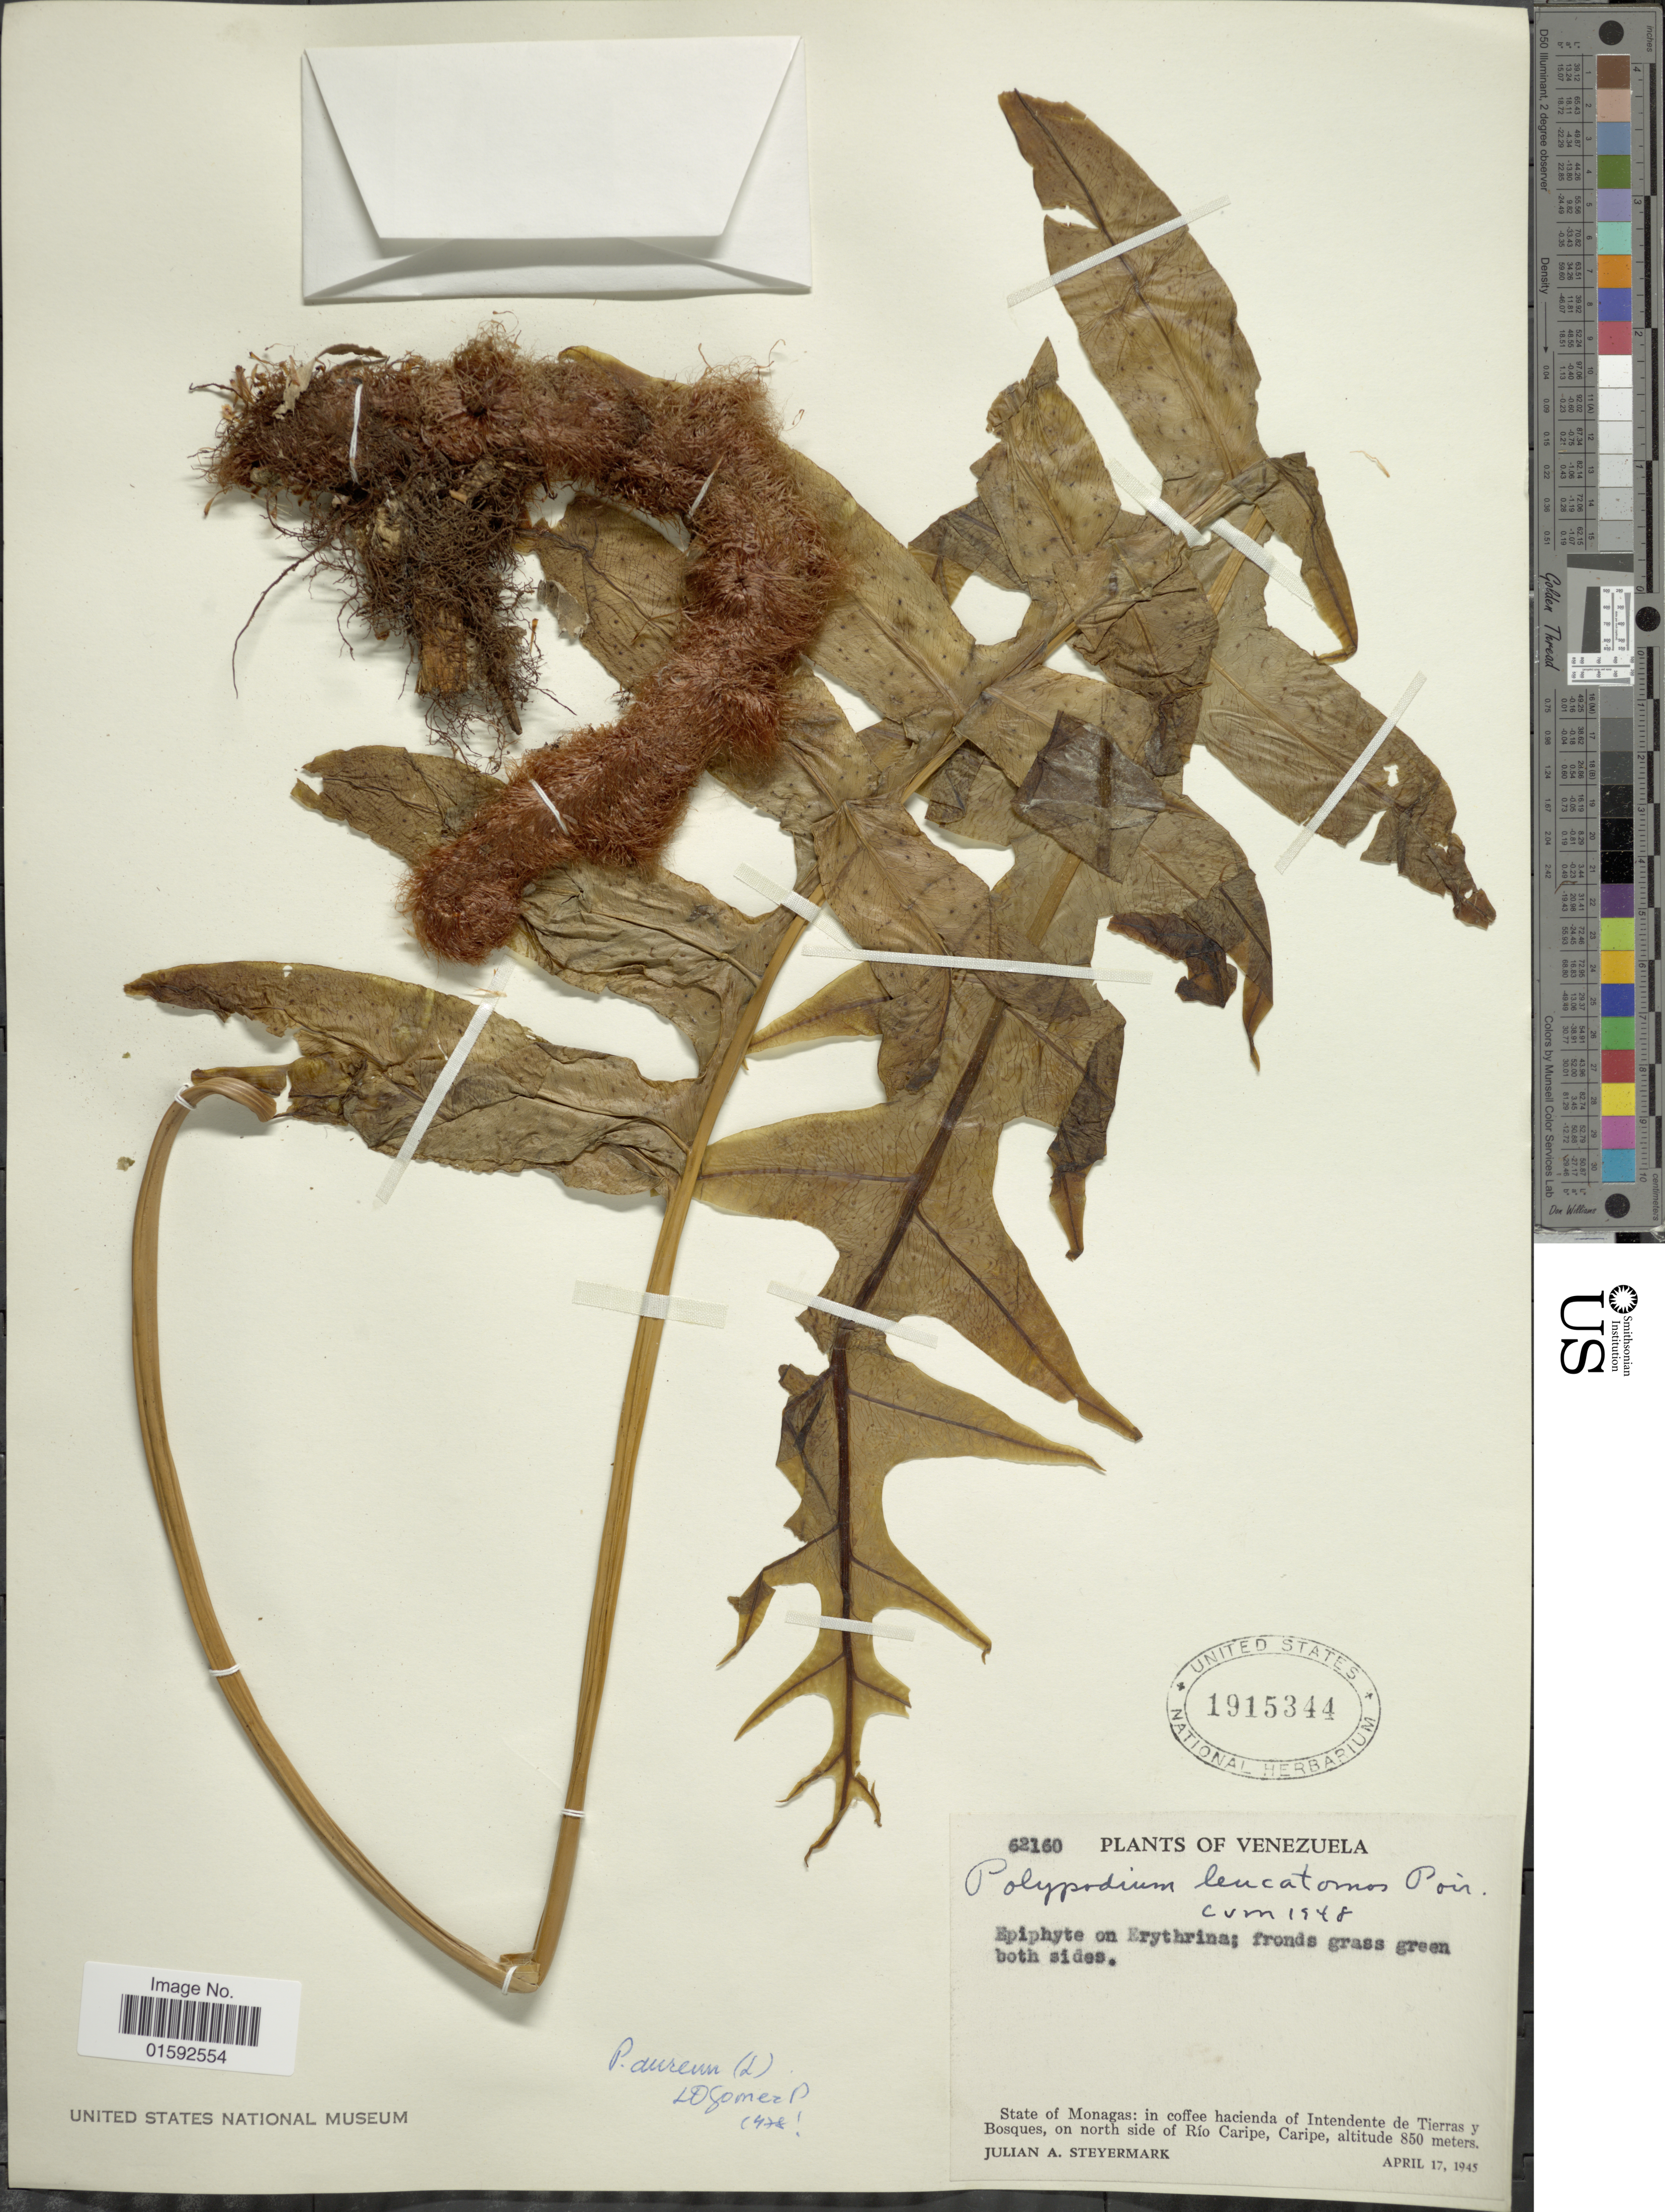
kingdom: Plantae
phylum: Tracheophyta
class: Polypodiopsida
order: Polypodiales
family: Polypodiaceae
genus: Phlebodium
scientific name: Phlebodium decumanum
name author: (Willd.) J. Sm.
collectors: J. Steyermark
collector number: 62160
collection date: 1945-04-17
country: Venezuela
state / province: Monagas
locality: Venezuela, State of Monagas: in coffee hacienda of Intendente de Tierra y Bosques, on north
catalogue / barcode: US 1915344